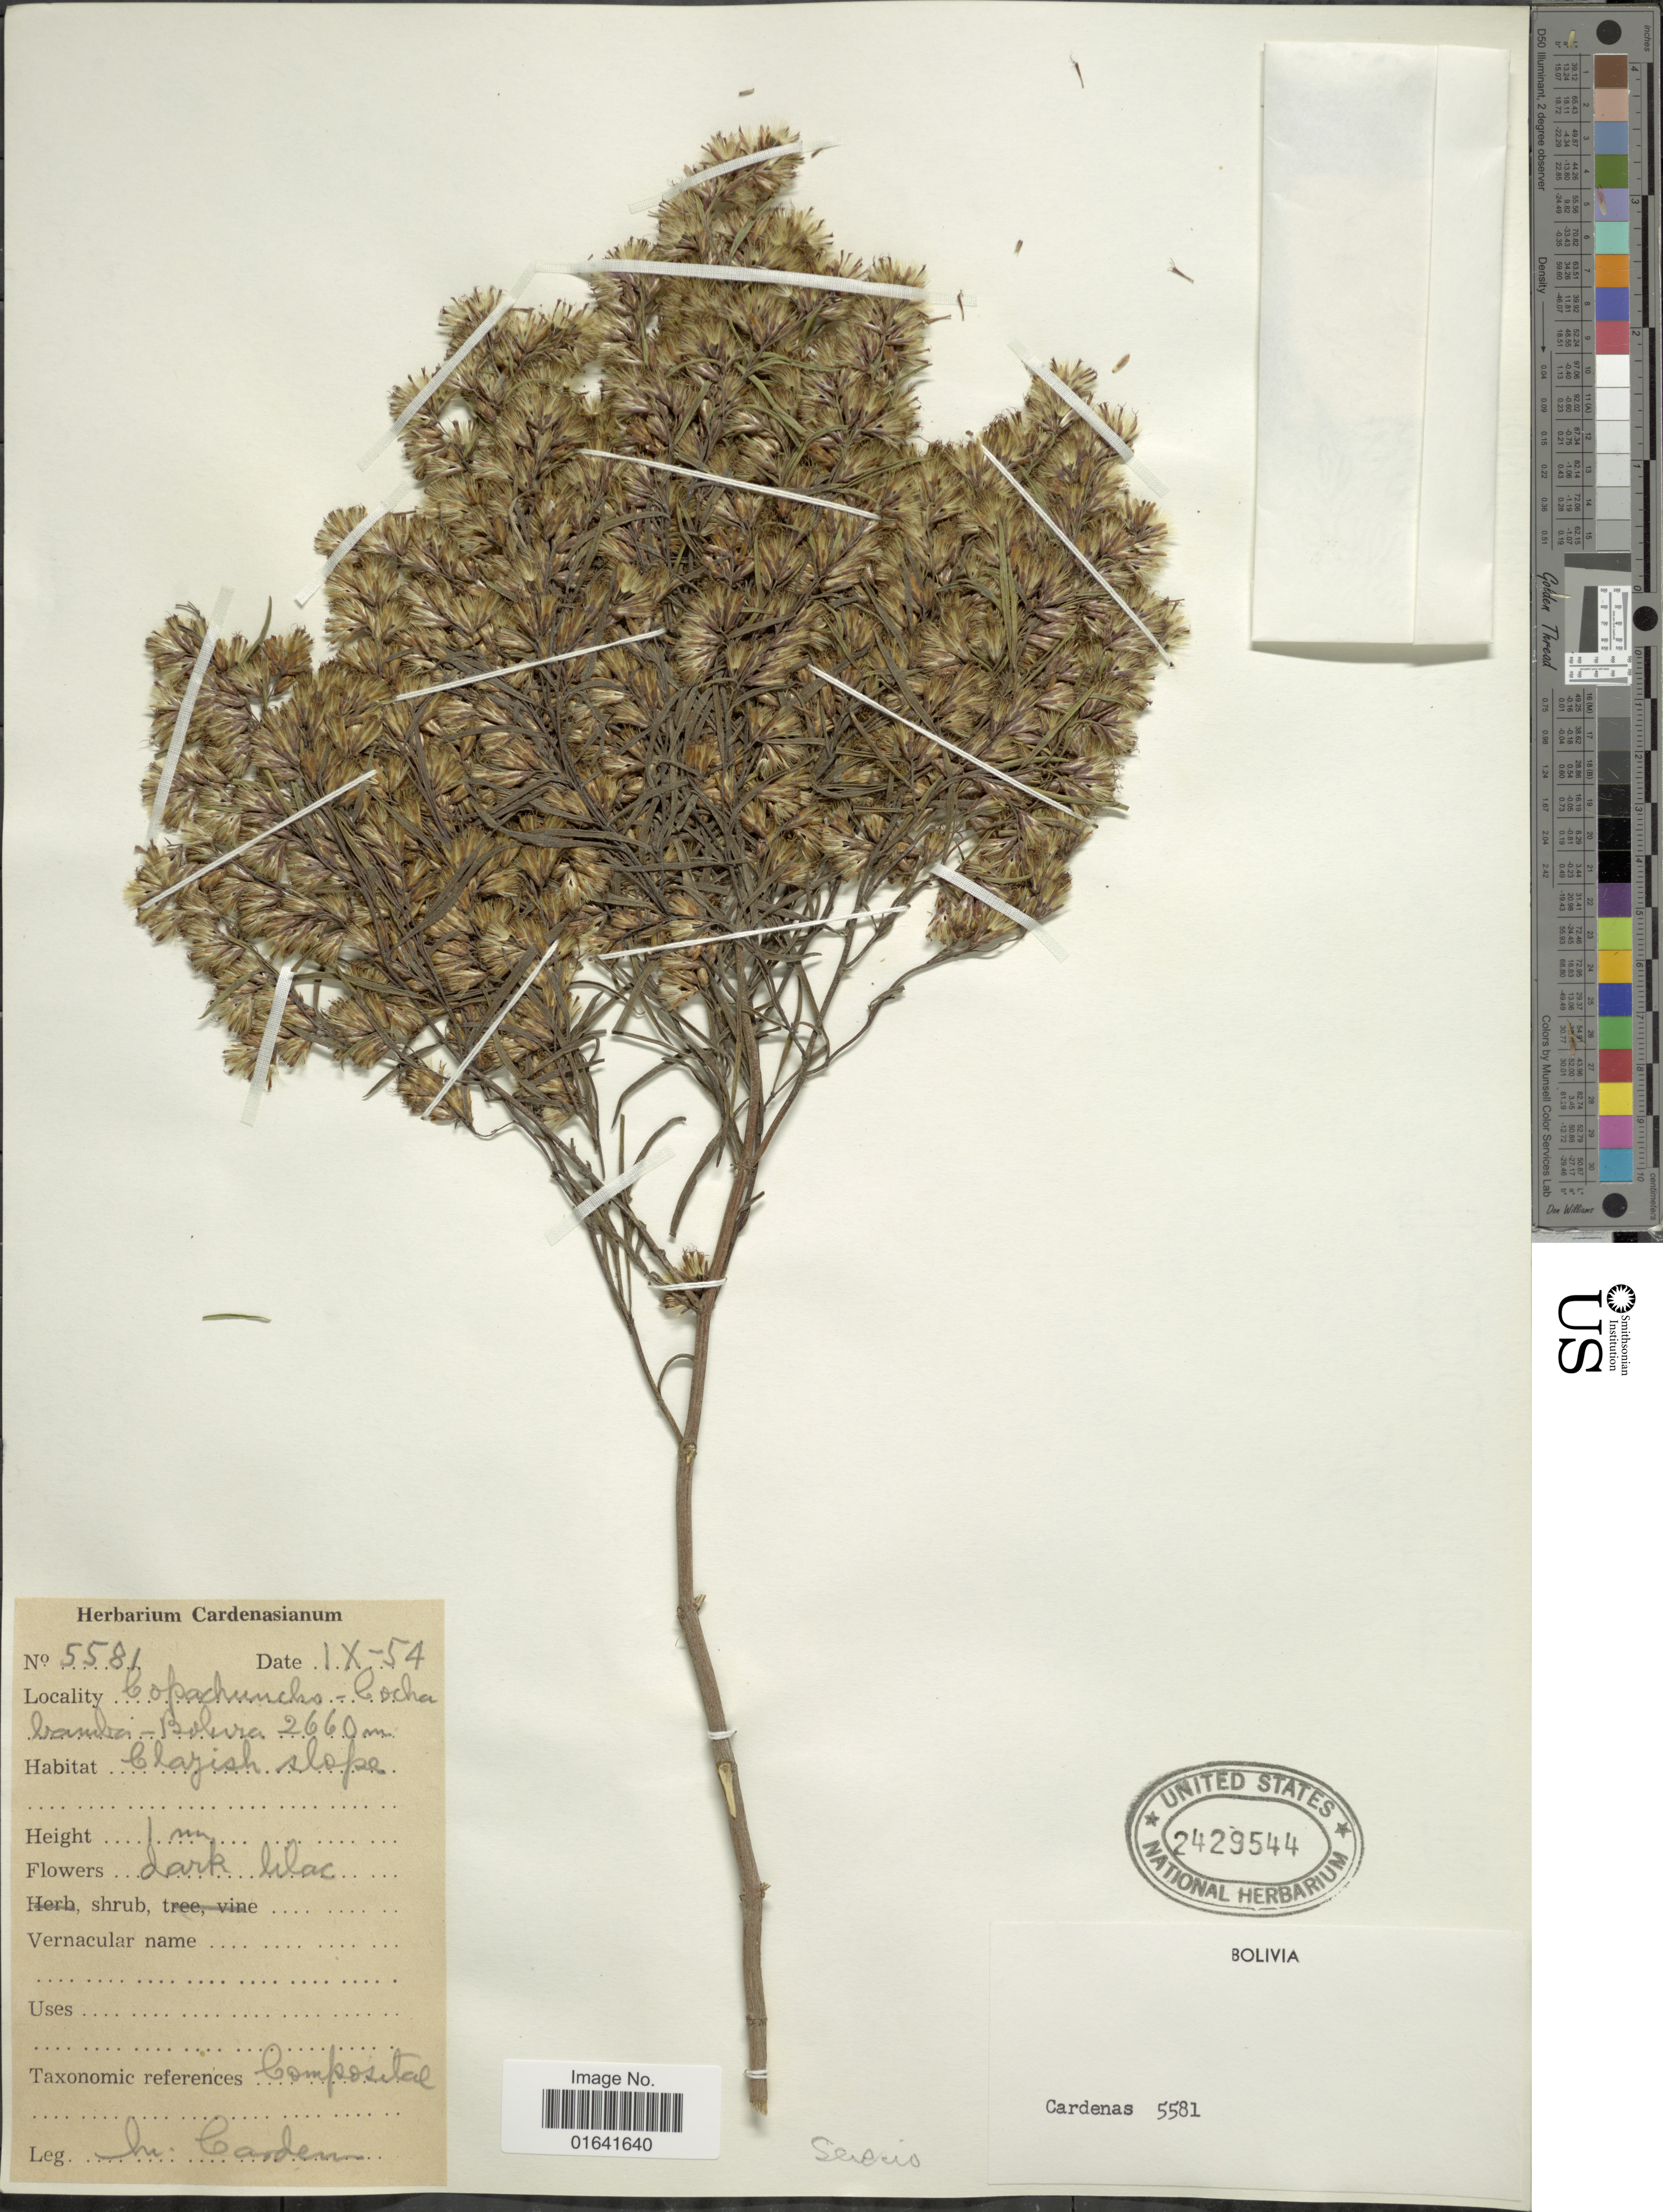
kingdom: Plantae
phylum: Tracheophyta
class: Magnoliopsida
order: Asterales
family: Asteraceae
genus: Acanthostyles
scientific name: Acanthostyles buniifolius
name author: (Hook. & Arn.) R.M. King & H. Rob.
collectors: H. Cardenas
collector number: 5581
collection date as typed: Transcribed d/m/y: /9/54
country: Bolivia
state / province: Cochabamba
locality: Copachuncho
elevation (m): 2660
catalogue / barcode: US 2429544